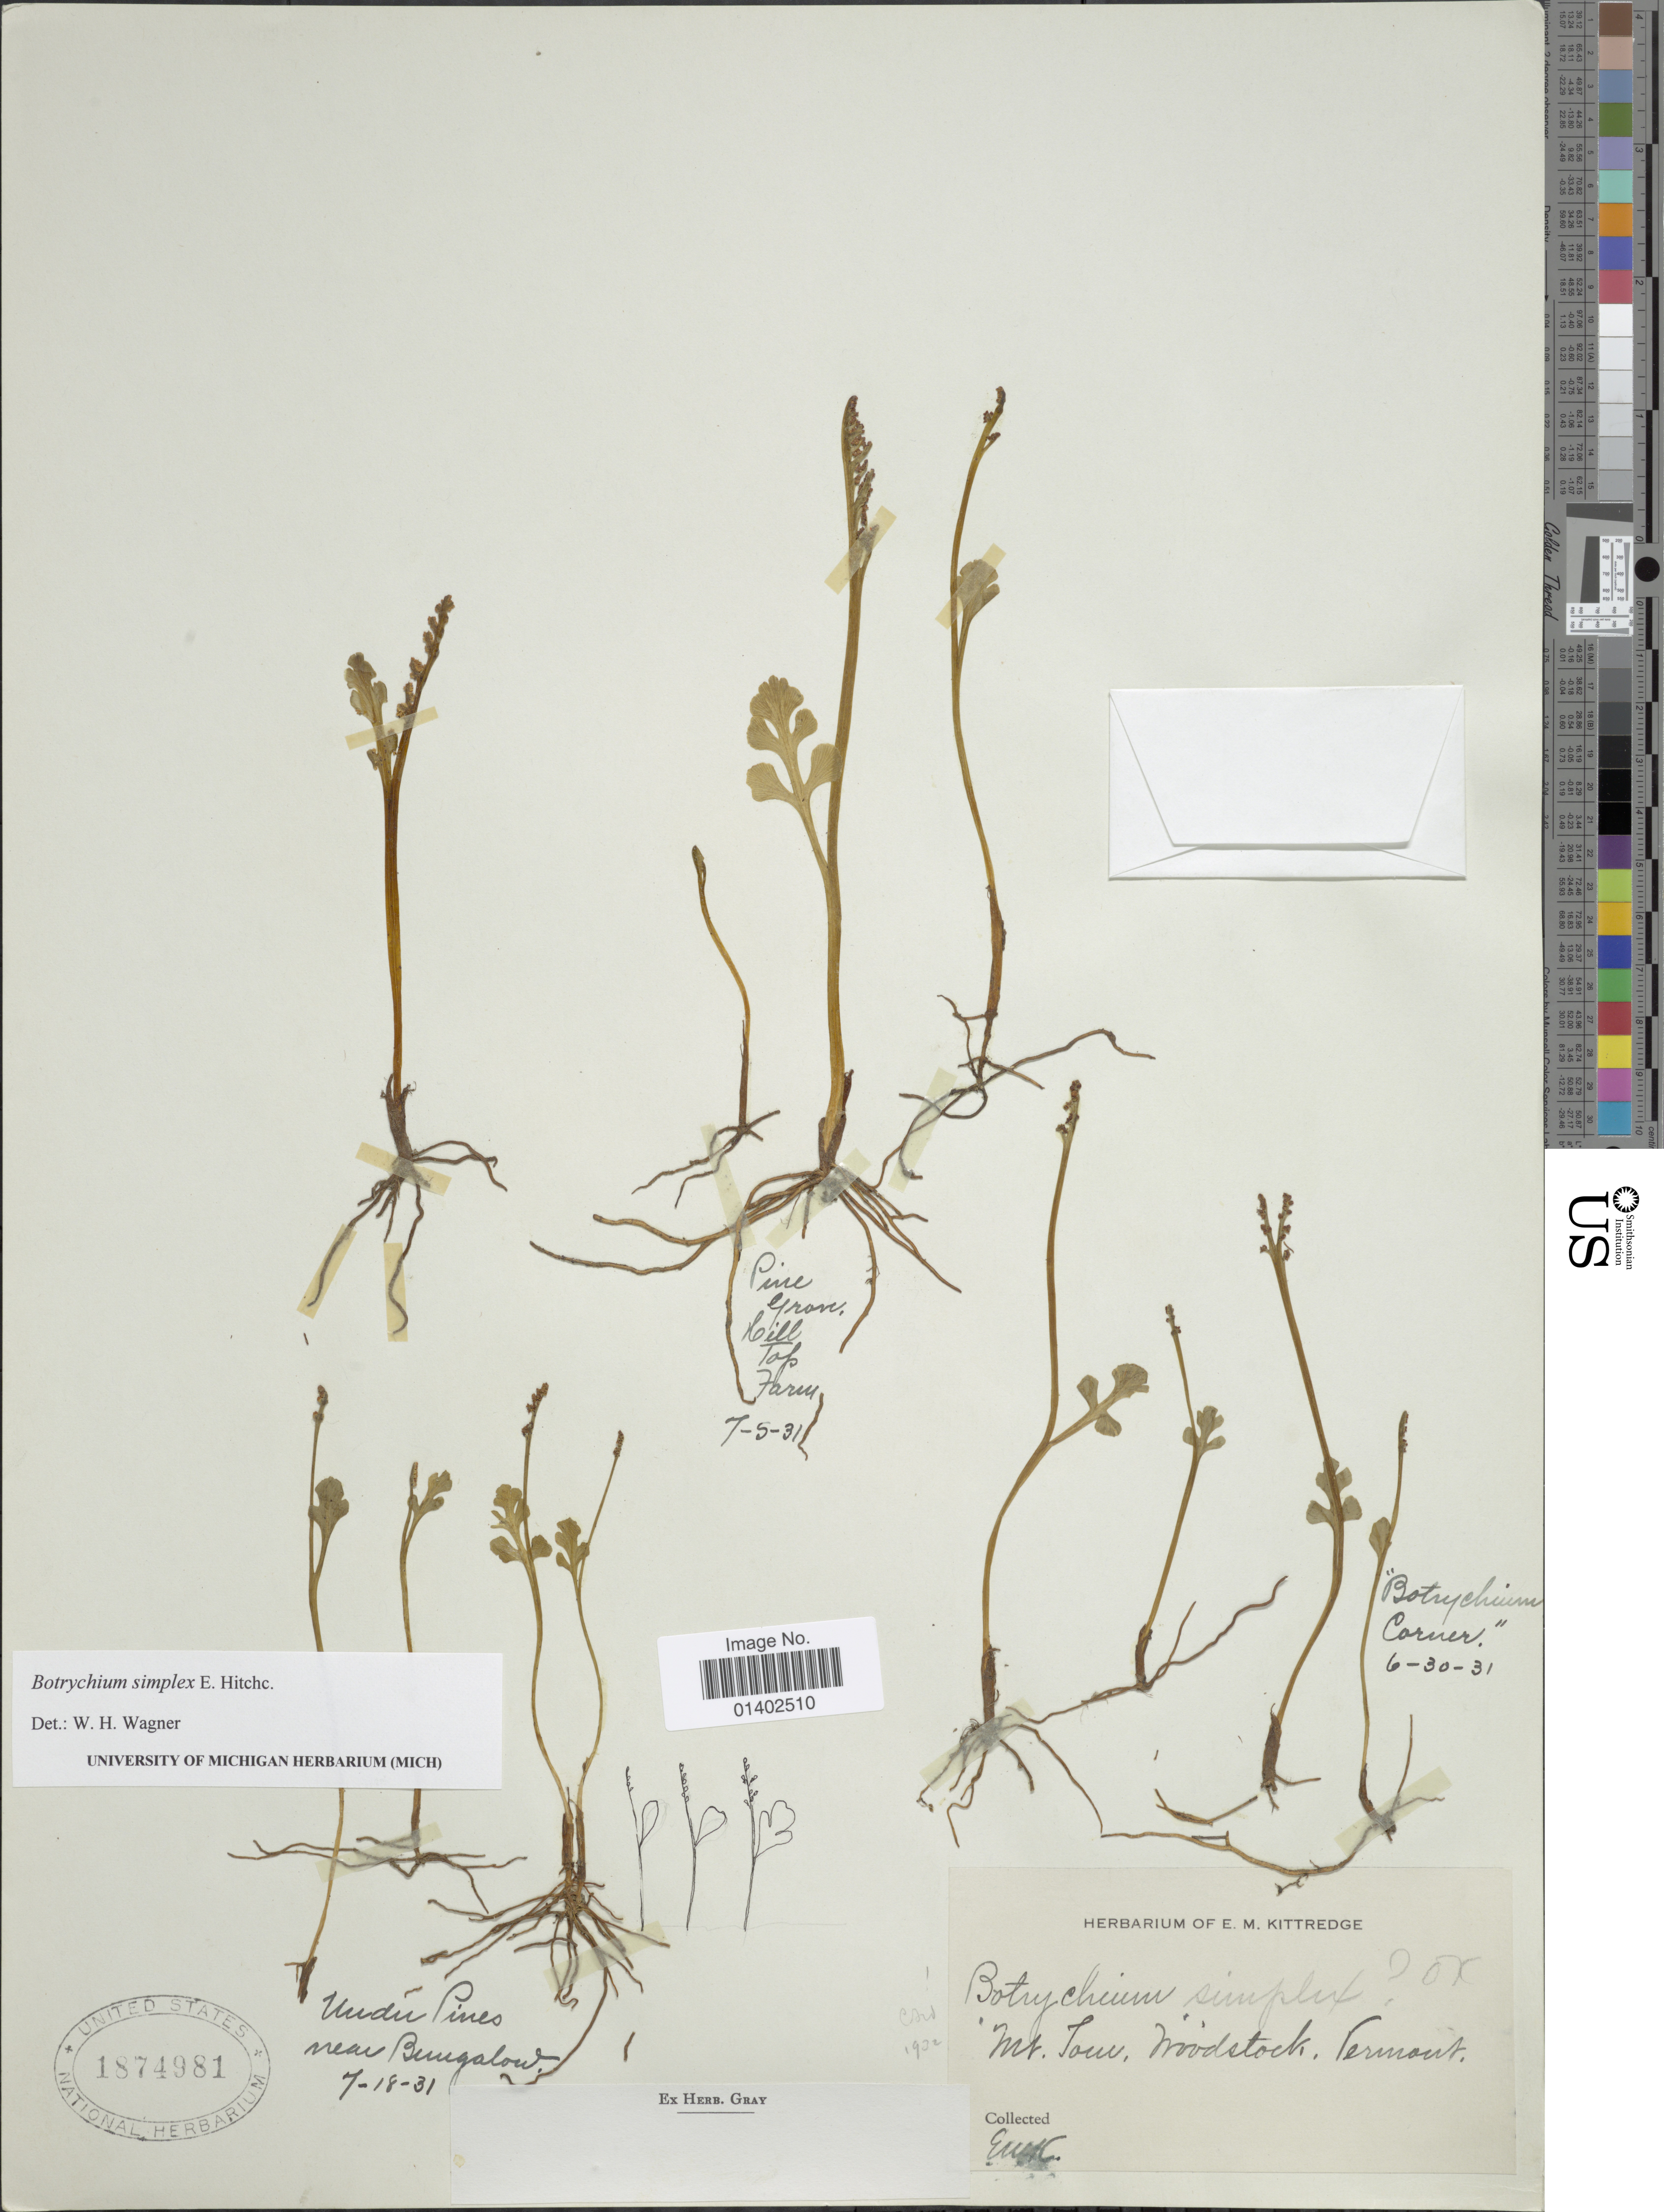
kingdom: Plantae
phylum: Tracheophyta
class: Polypodiopsida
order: Ophioglossales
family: Ophioglossaceae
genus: Botrychium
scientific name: Botrychium simplex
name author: E. Hitchc.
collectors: E. Kittridge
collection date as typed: Transcribed d/m/y: 5/7/31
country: United States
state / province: Vermont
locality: Pine Grove Hill Top Farm